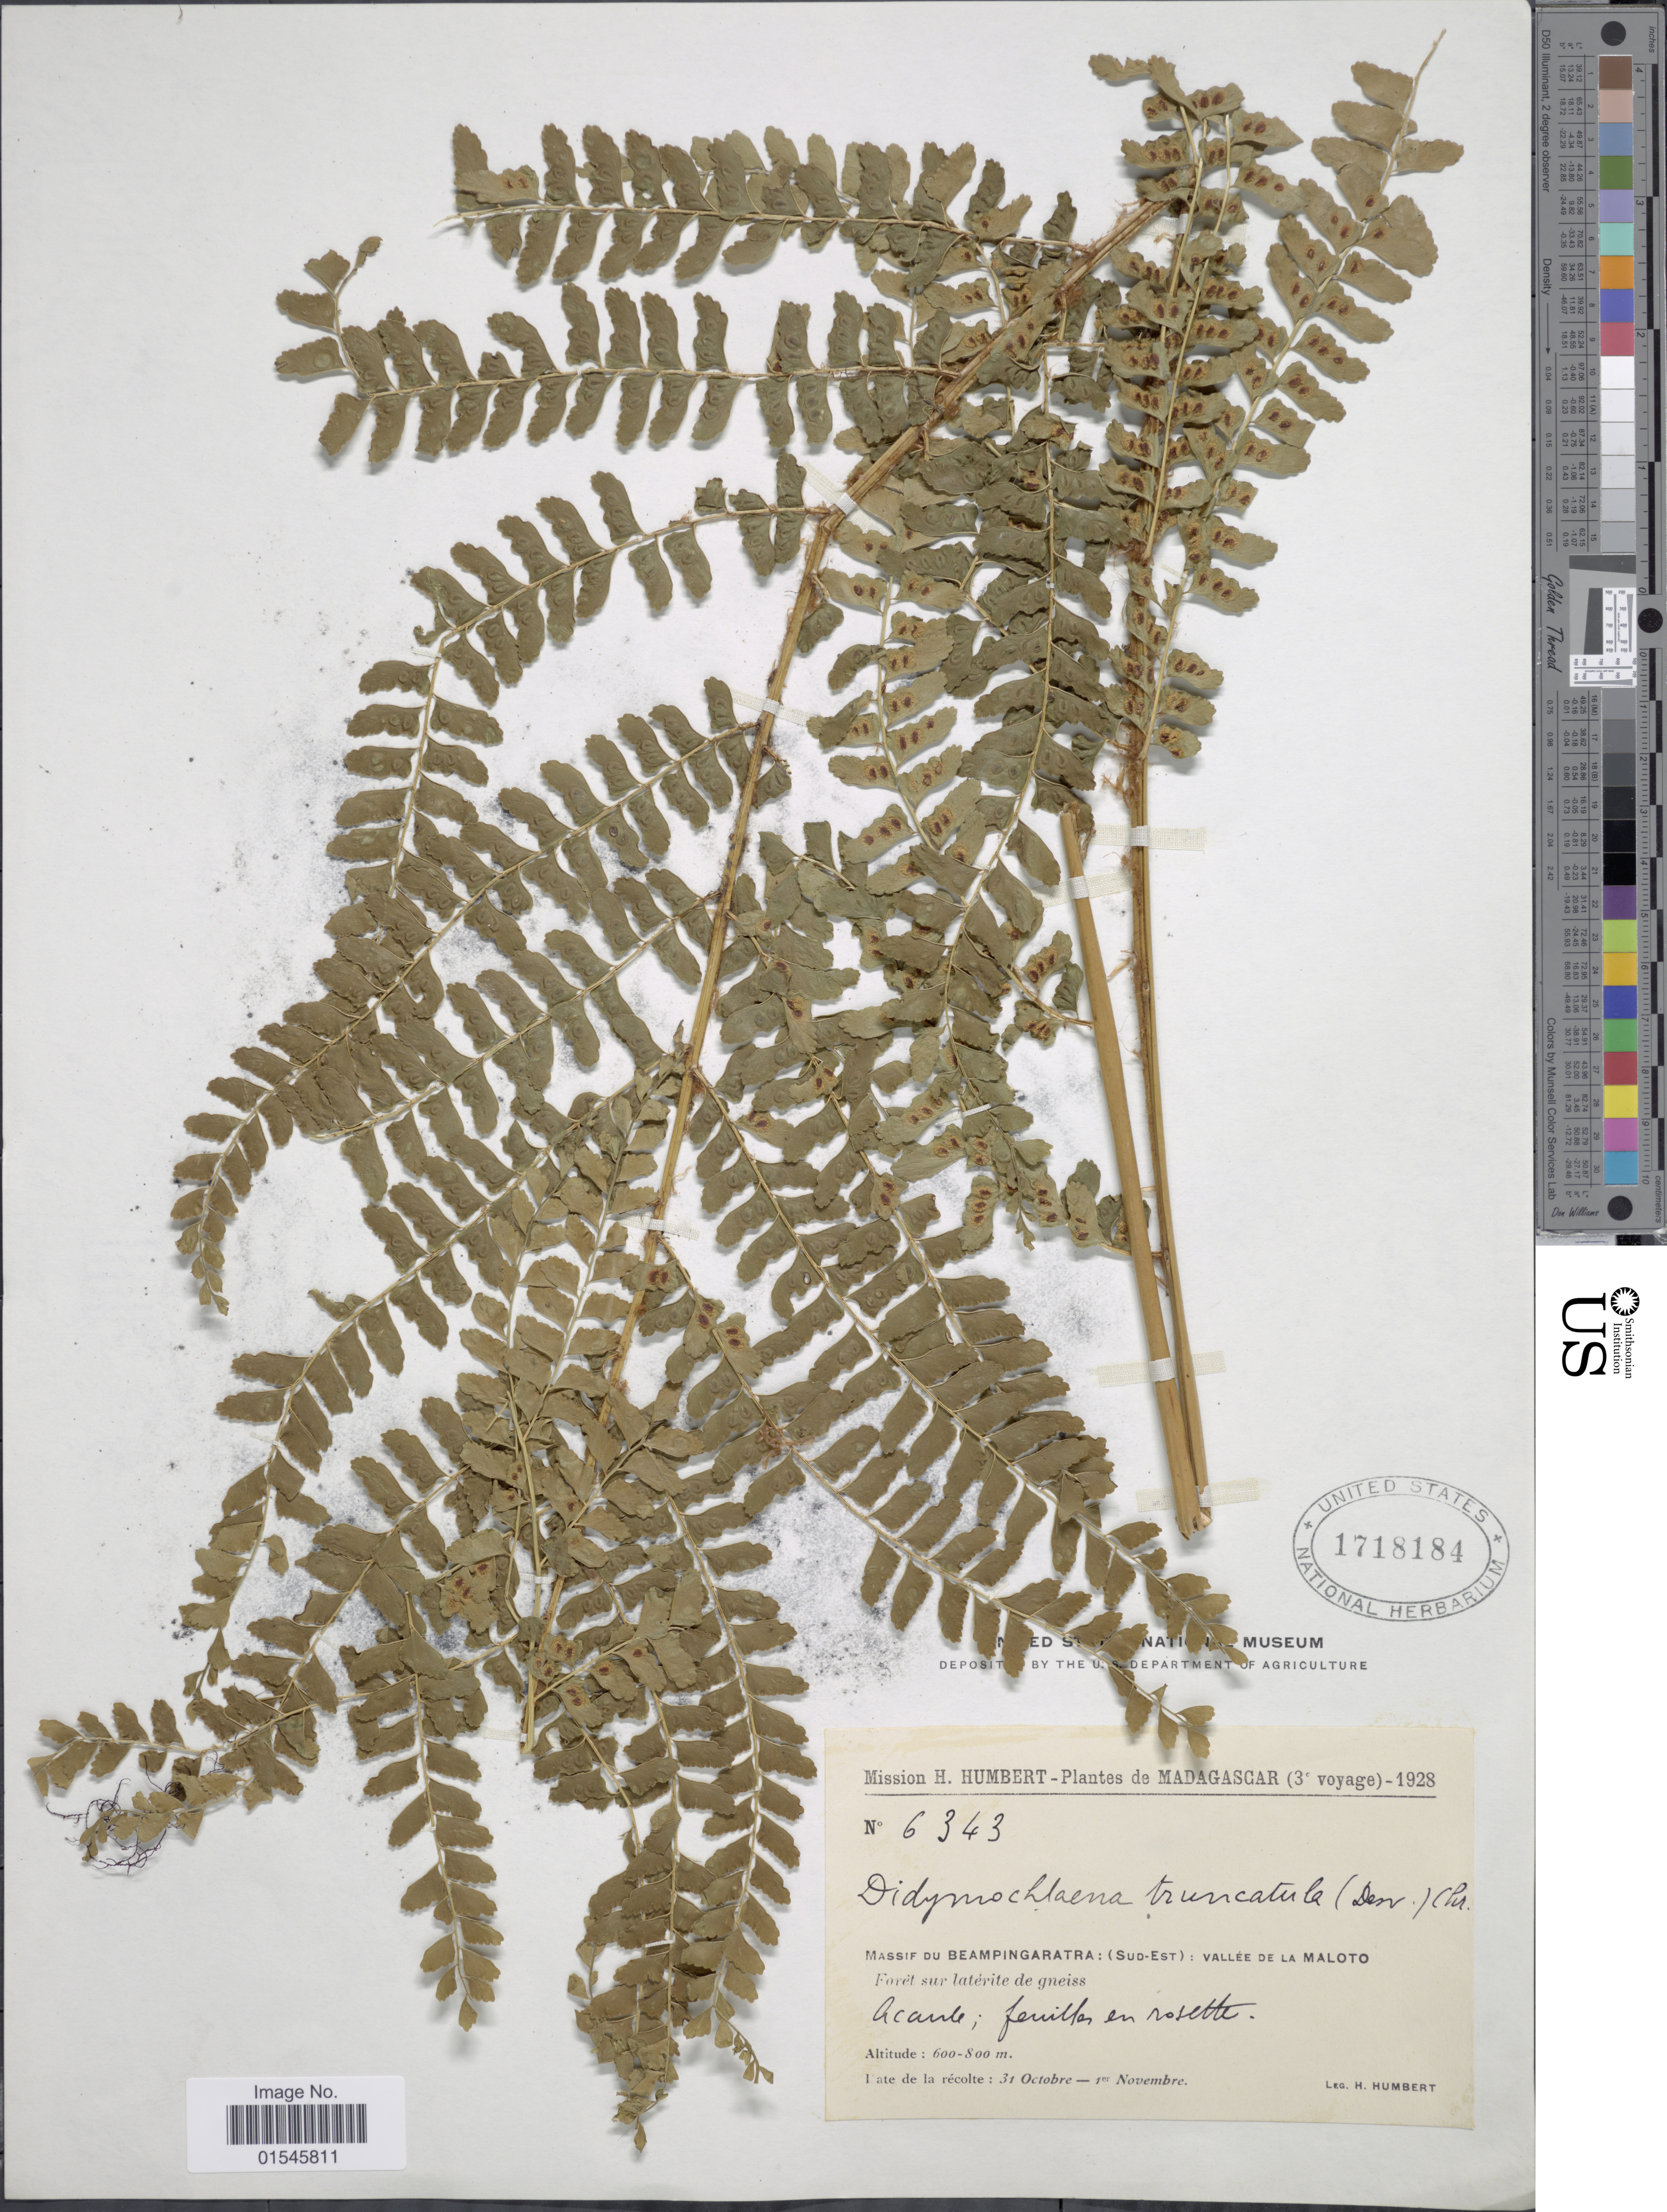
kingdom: Plantae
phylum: Tracheophyta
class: Polypodiopsida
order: Polypodiales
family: Didymochlaenaceae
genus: Didymochlaena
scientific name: Didymochlaena truncatula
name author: (Sw.) J. Sm.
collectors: H. Humbert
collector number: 6343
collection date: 1928-10-31/1928-11-01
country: Madagascar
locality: Massif du Beampingaratra: (Sud-Est): Vallée de la Maloto, Forét sur latérite de gneiss.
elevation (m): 600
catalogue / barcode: US 1718184